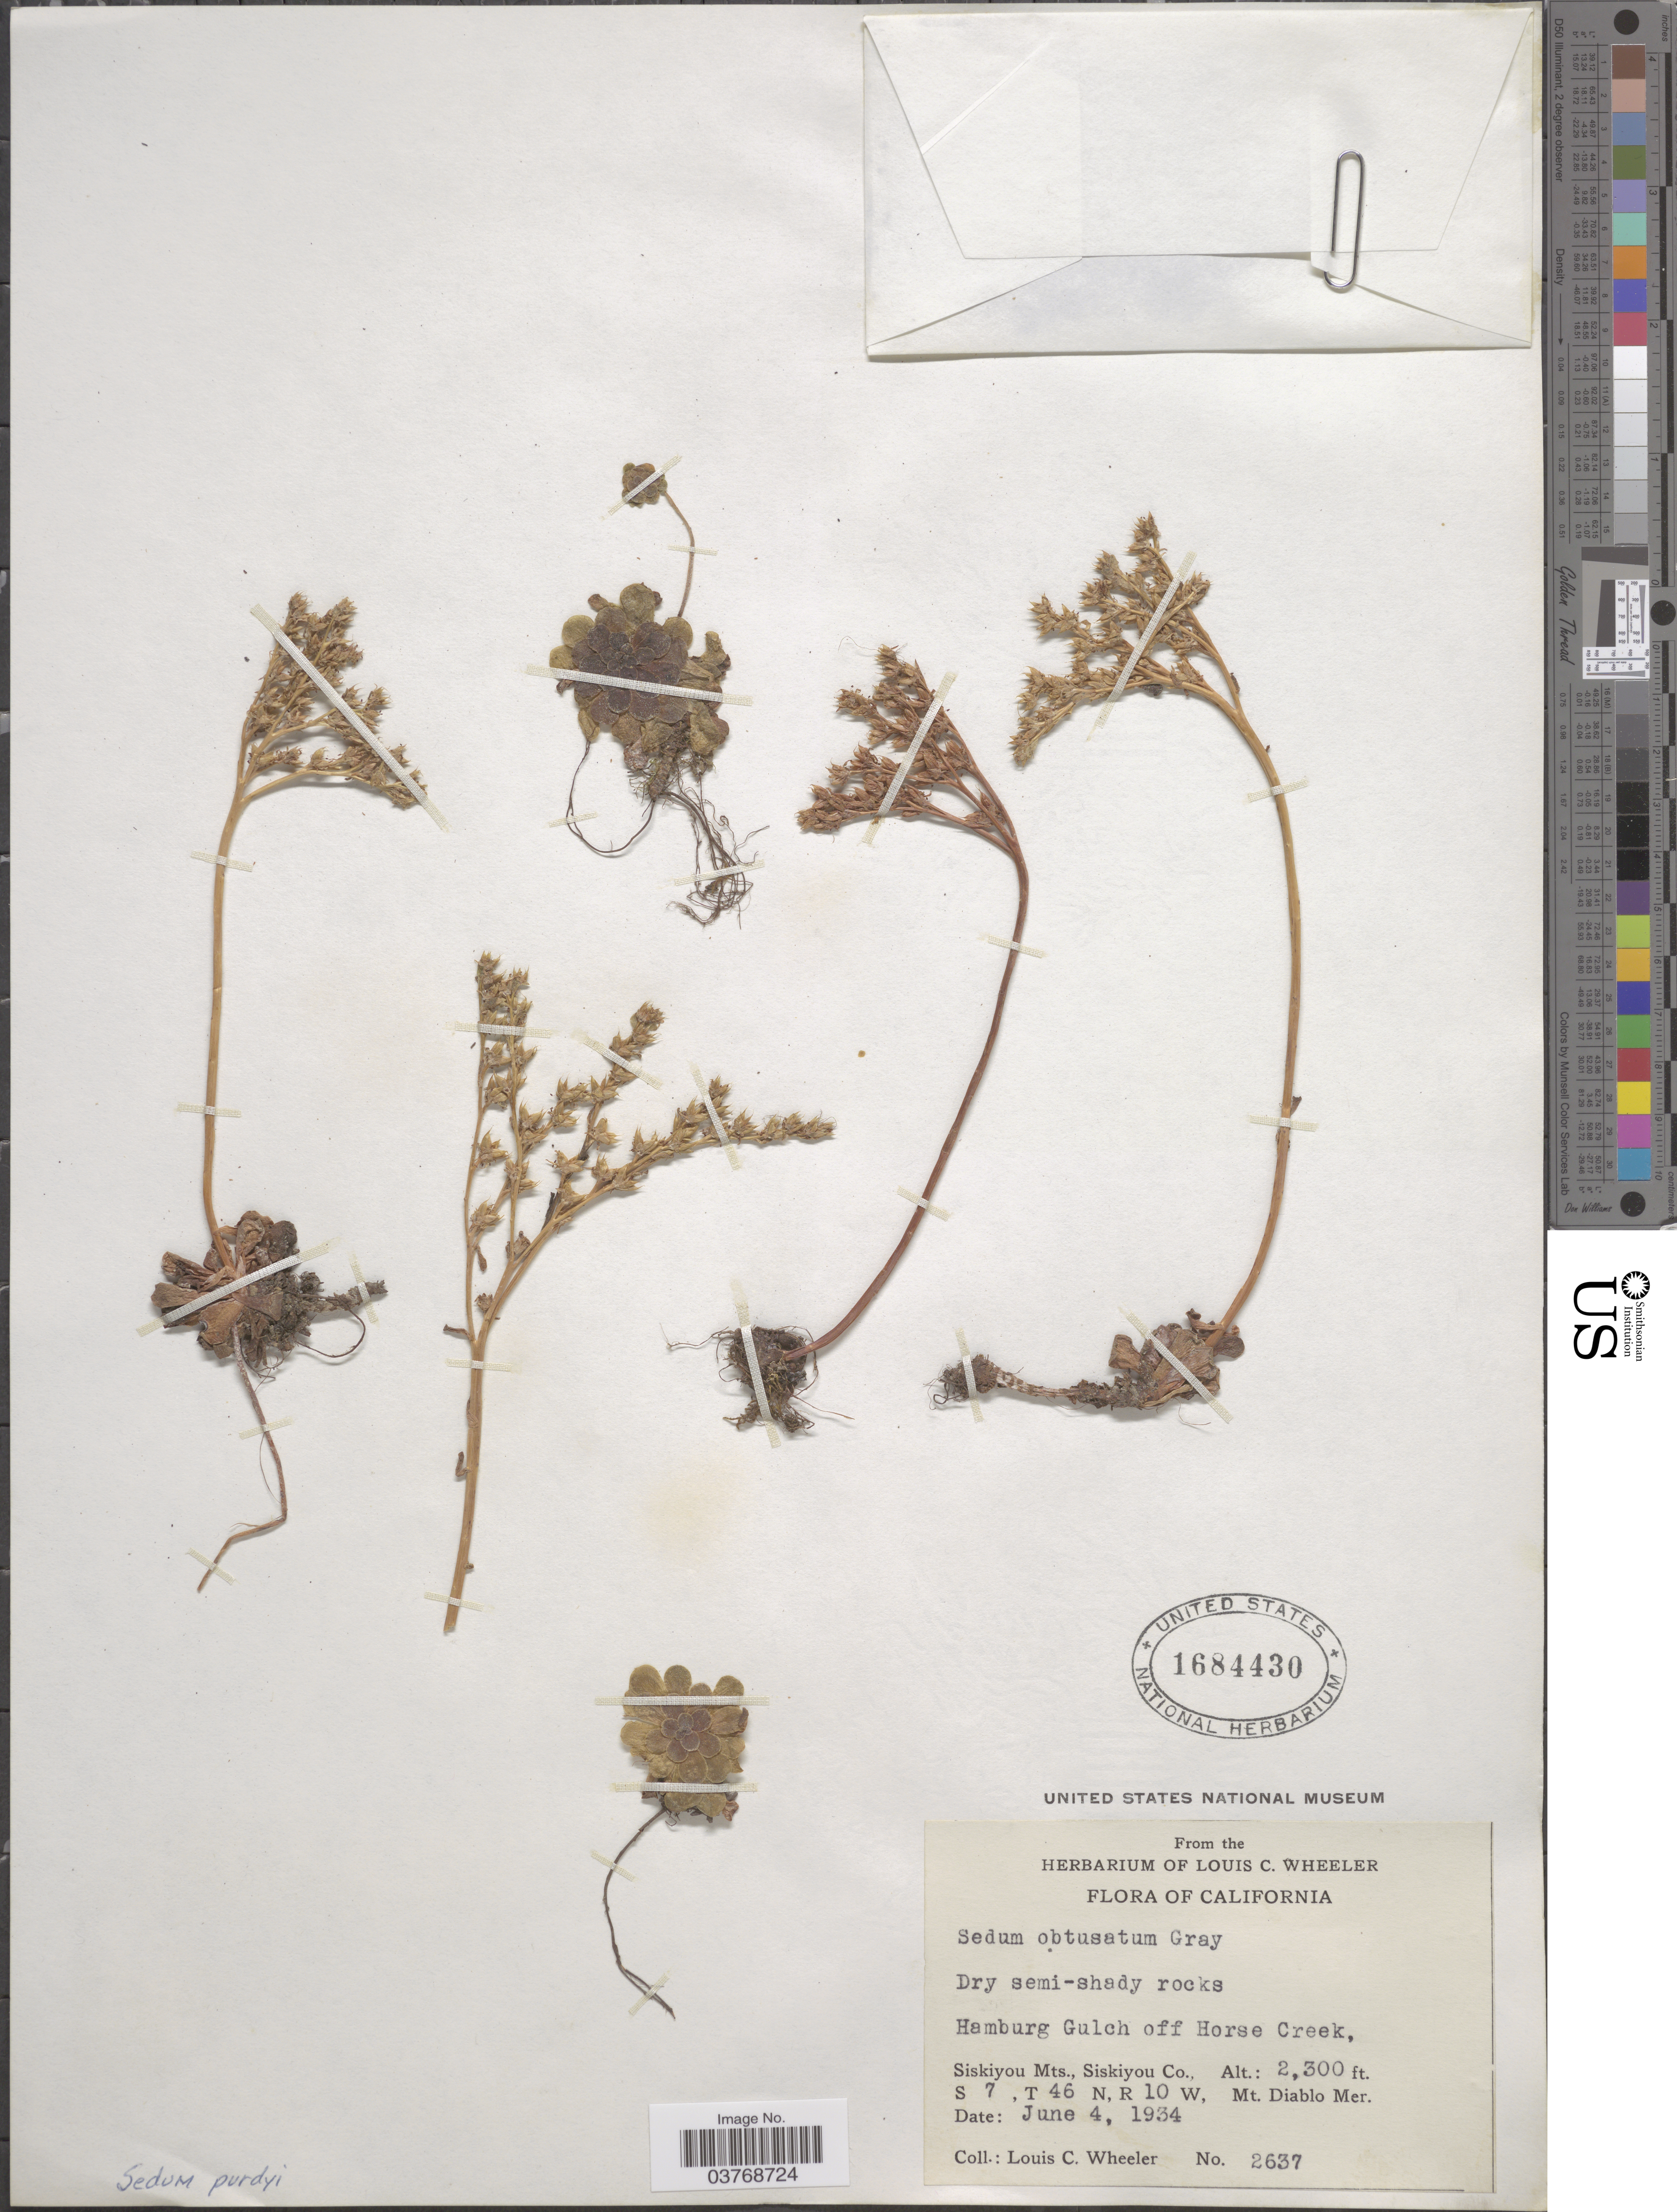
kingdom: Plantae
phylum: Tracheophyta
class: Magnoliopsida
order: Saxifragales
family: Crassulaceae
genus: Sedum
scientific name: Sedum spathulifolium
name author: Hook.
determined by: Zika, P. F., (WTU)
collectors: L. C. Wheeler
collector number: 2637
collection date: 1934-06-04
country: United States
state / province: California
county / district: Siskiyou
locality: Hamburg Gulch off Horse Creek, Siskiyou Mts., Siskiyou Co. S 7, T 46 N, R 10 W, Mt. Diablo Mer.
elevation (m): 701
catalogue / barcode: US 1684430